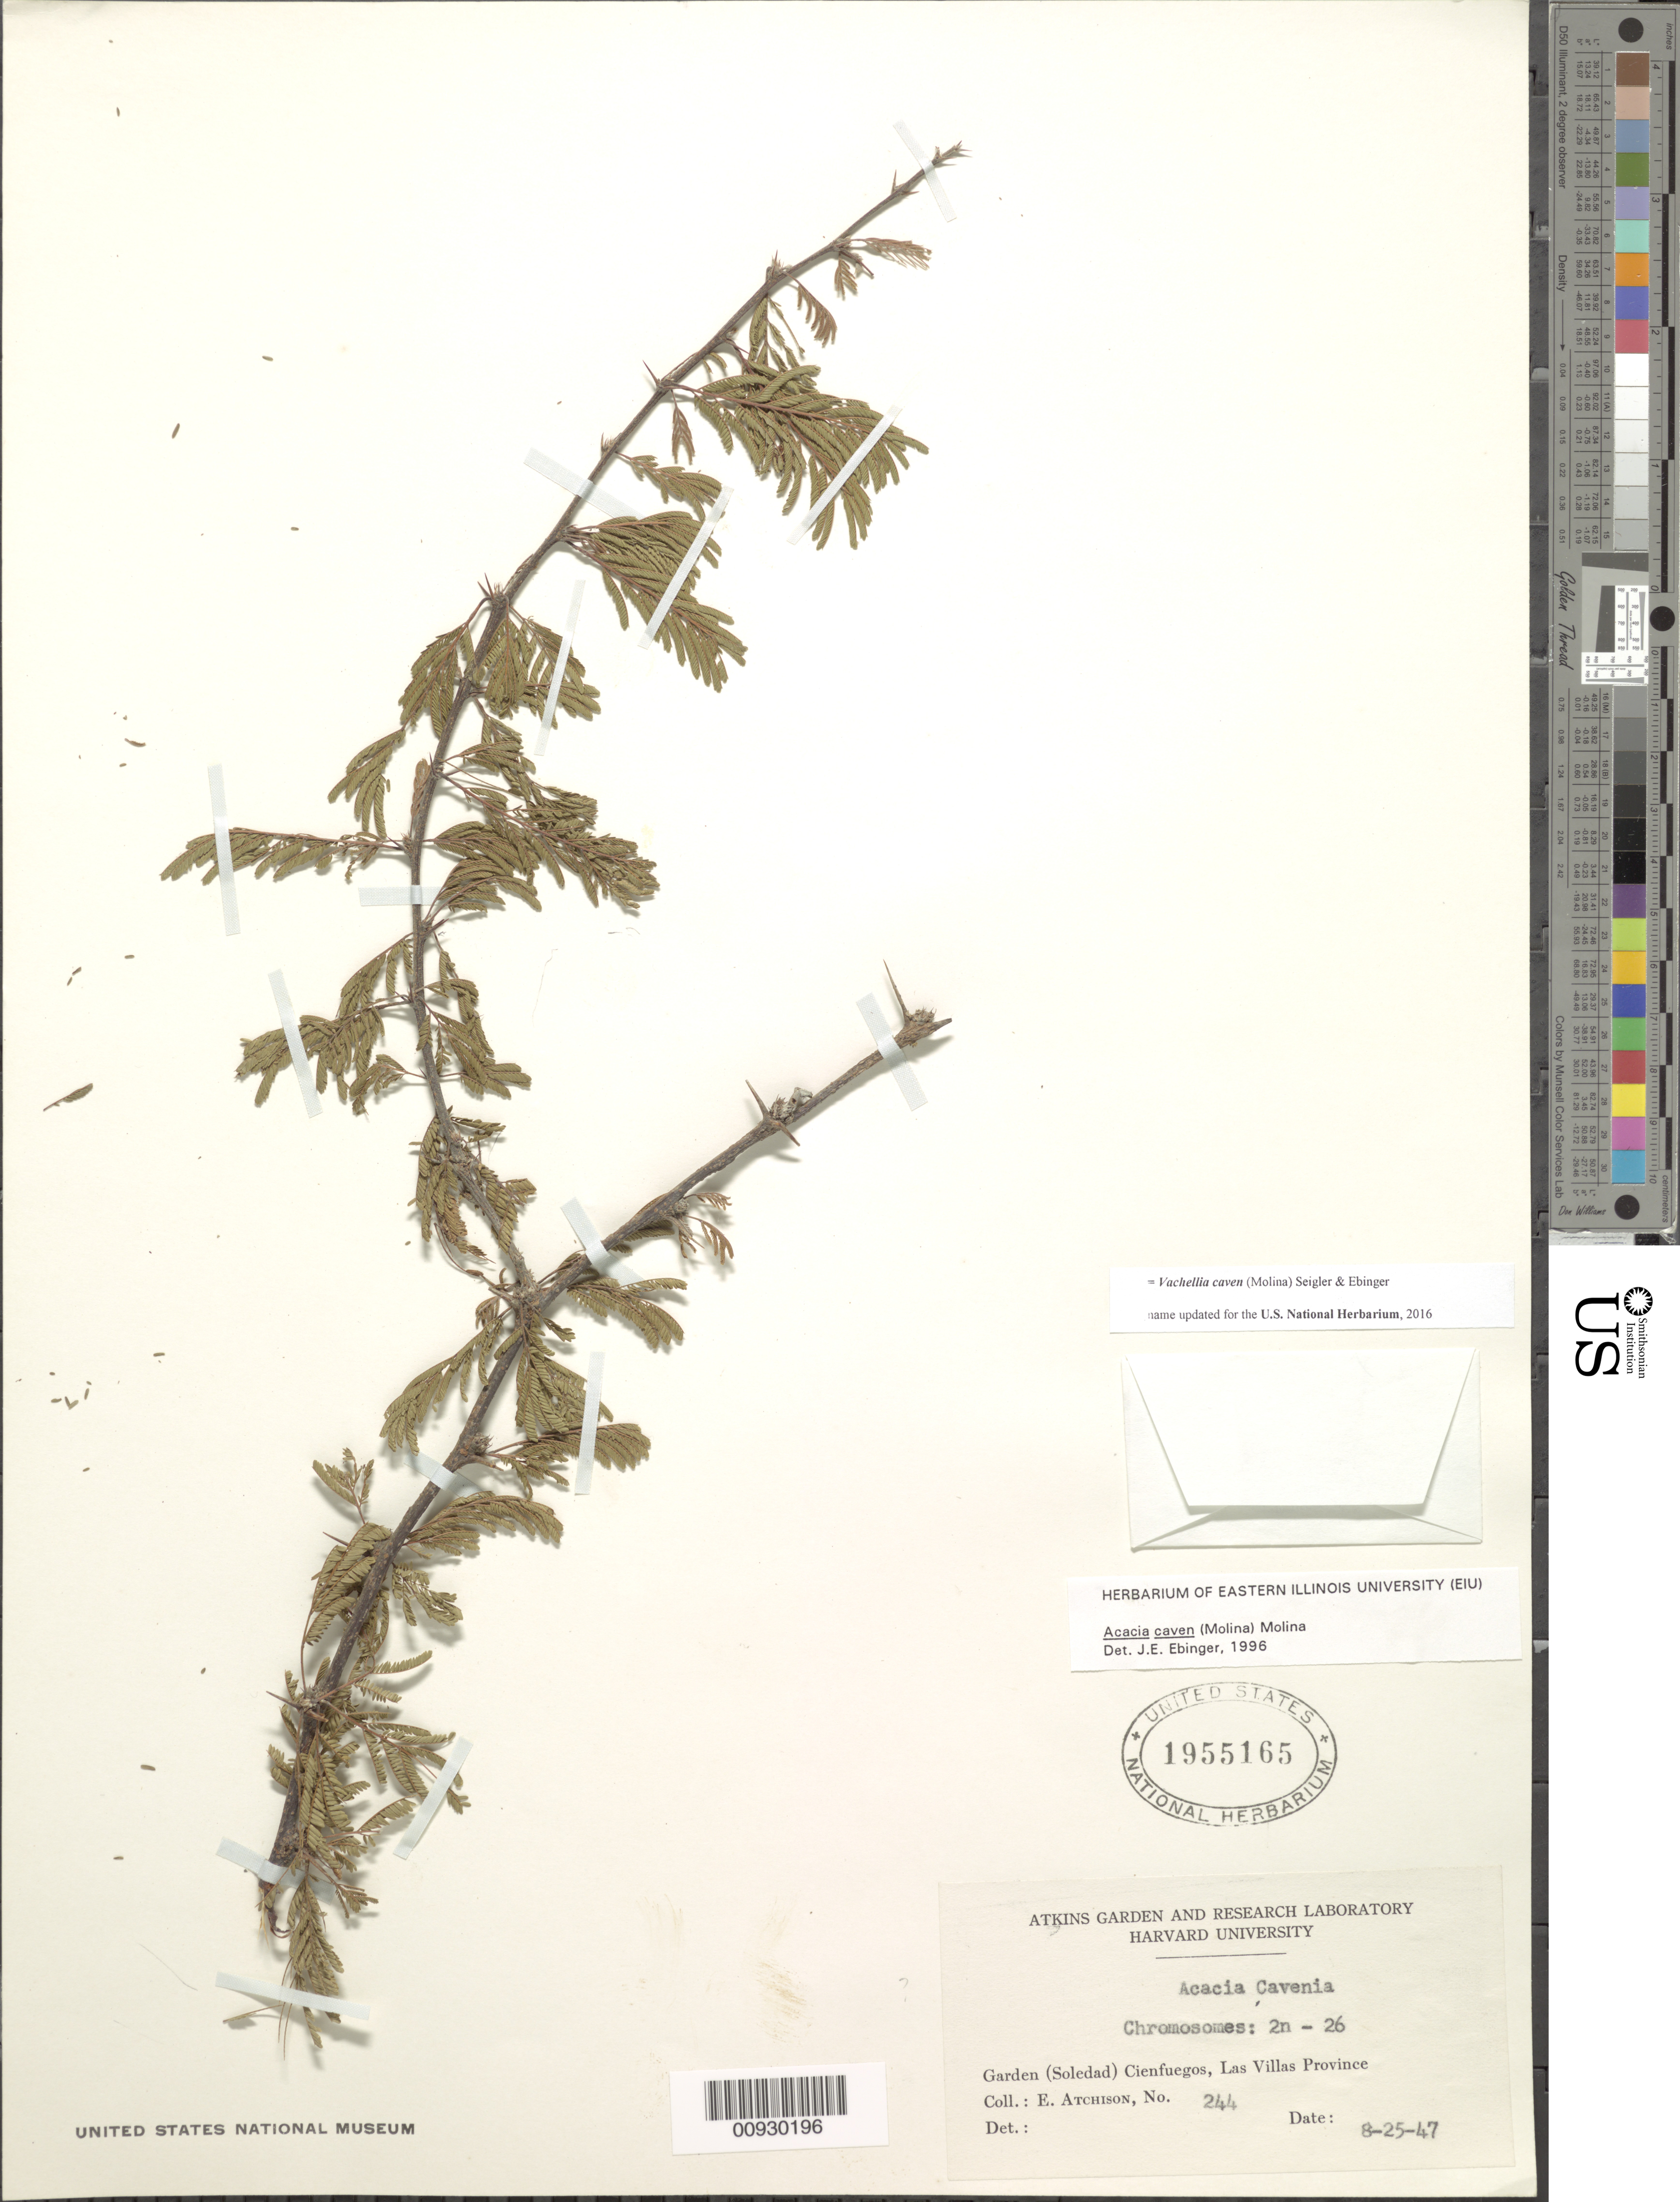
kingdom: Plantae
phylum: Tracheophyta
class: Magnoliopsida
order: Fabales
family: Fabaceae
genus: Vachellia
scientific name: Vachellia caven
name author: (Molina) Seigler & Ebinger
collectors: E. Atchison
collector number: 244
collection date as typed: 25 Aug 1947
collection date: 1947-08-25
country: Cuba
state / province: Cienfuegos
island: Cuba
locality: Garden (Soledad) Cienfuegos, Las Villas Province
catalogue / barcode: US 1955165